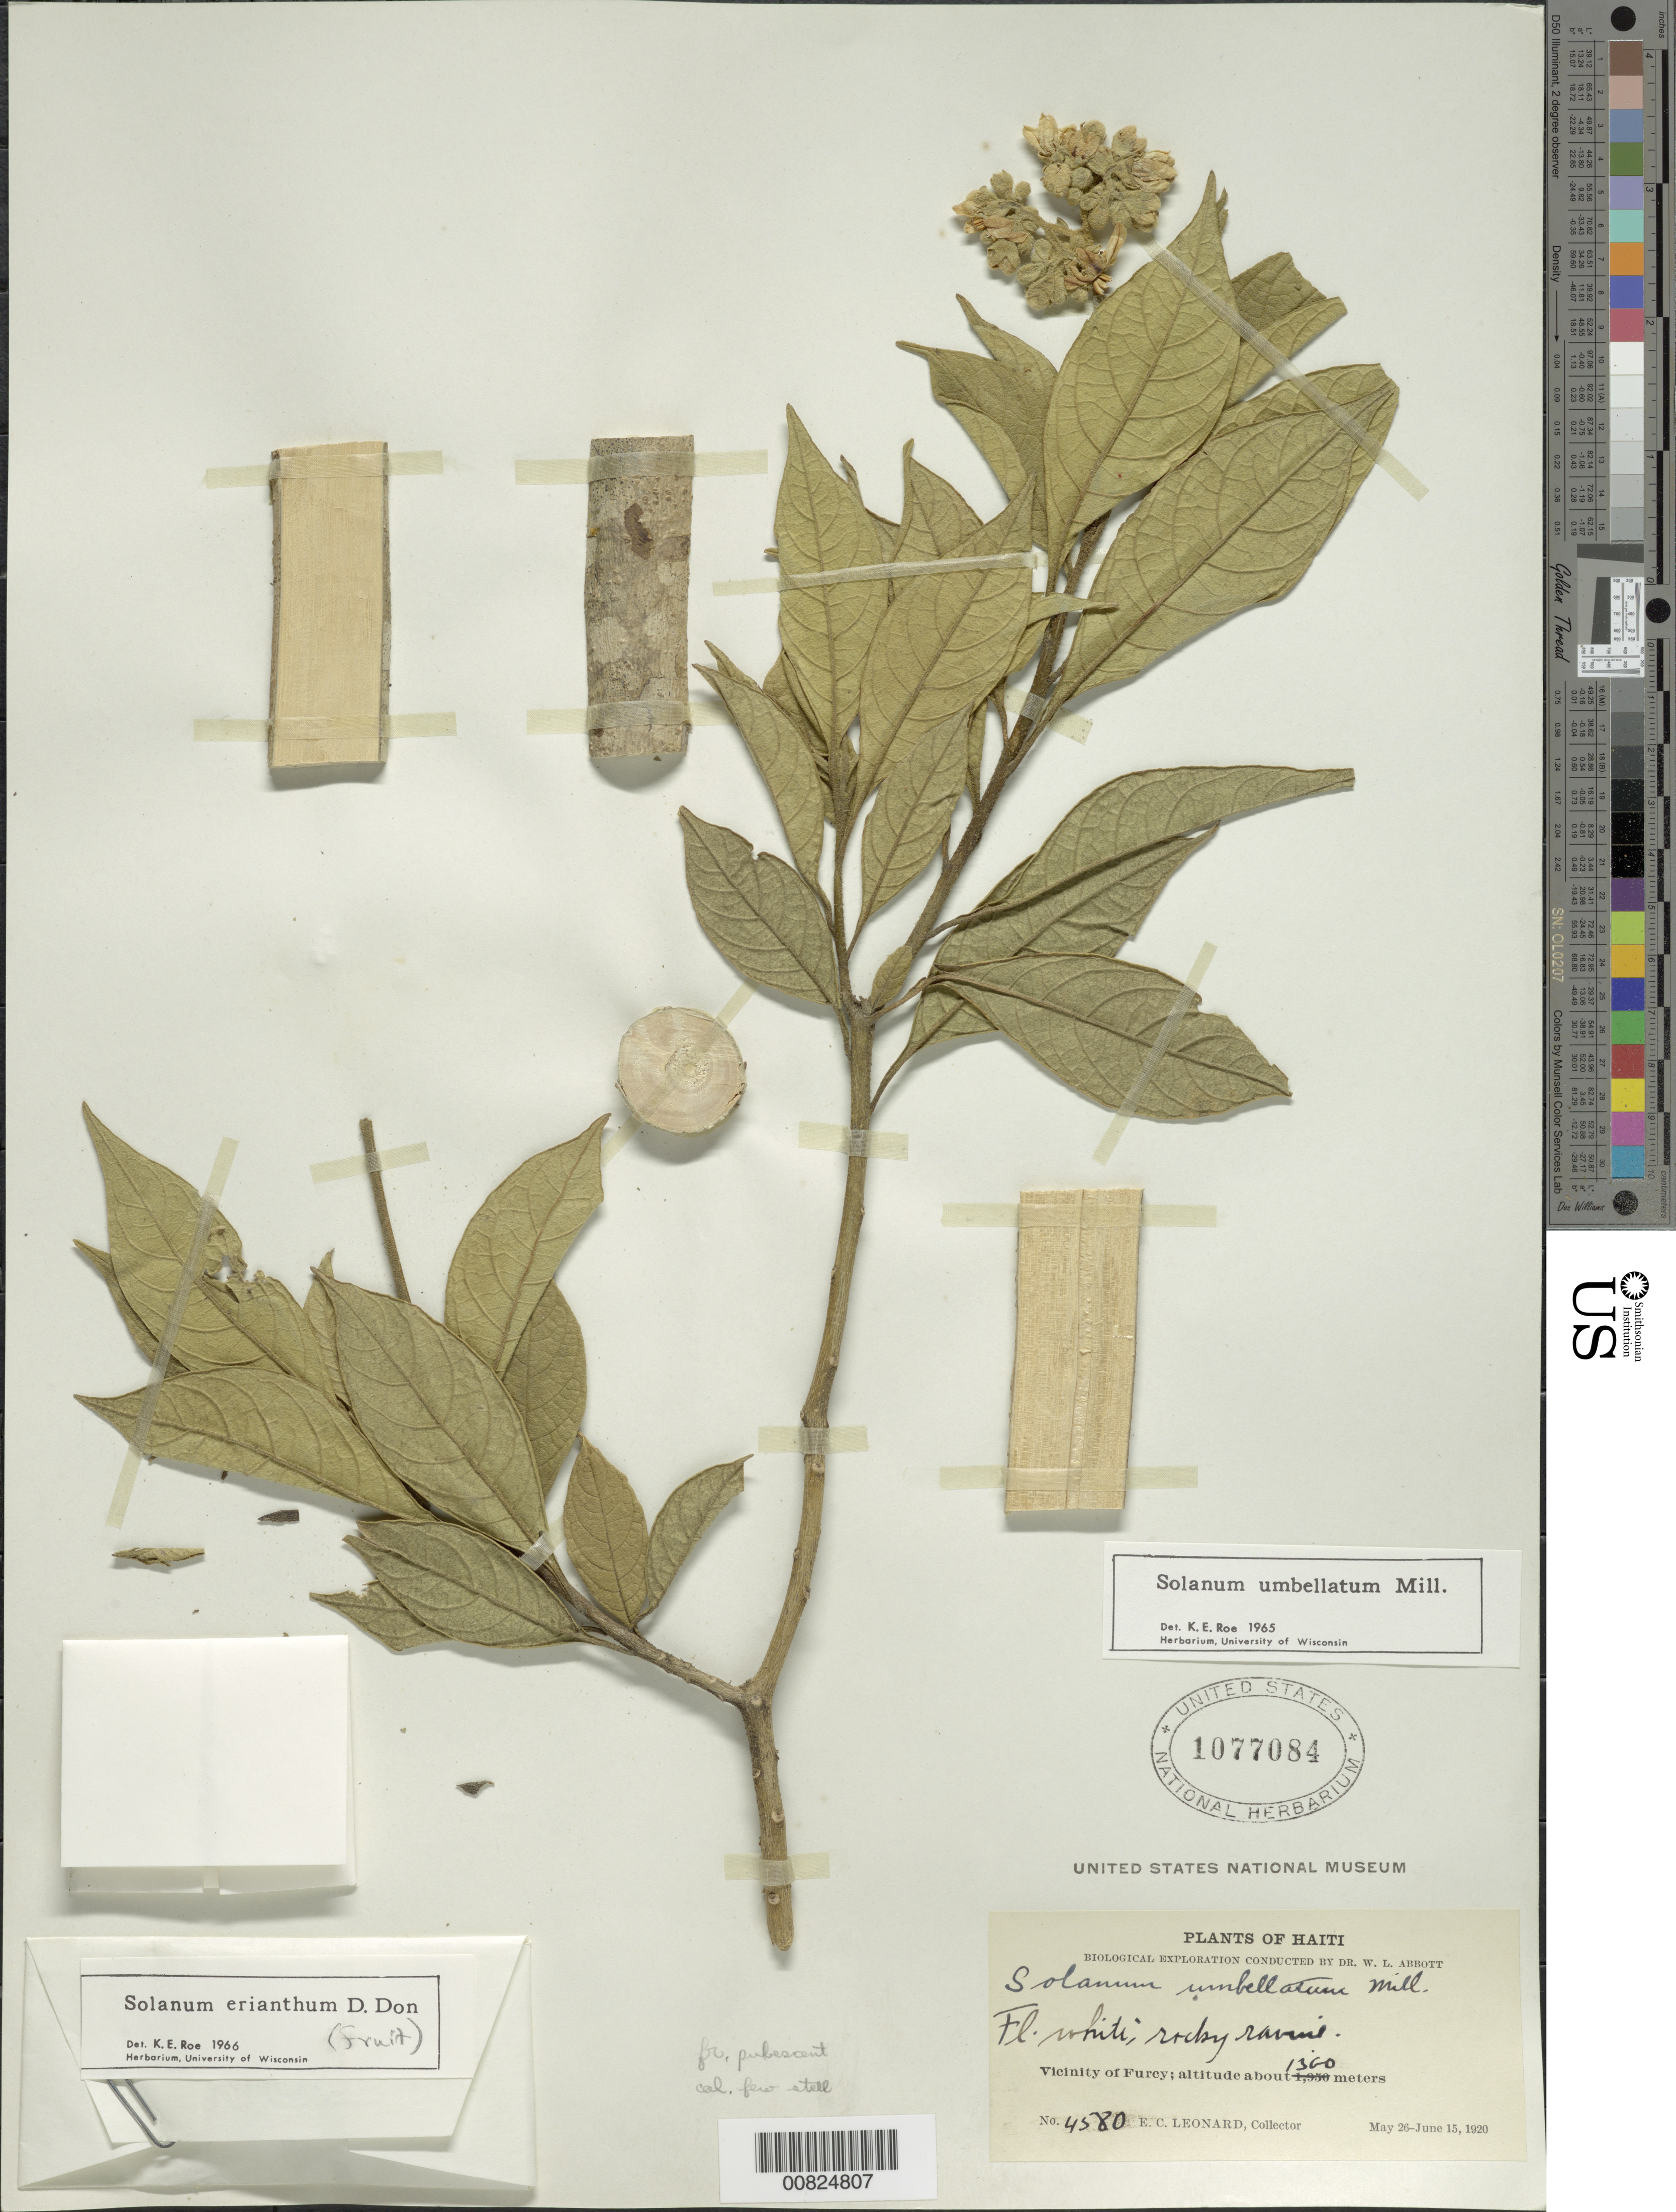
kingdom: Plantae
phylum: Tracheophyta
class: Magnoliopsida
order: Solanales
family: Solanaceae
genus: Solanum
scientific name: Solanum umbellatum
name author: Mill.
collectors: E. C. Leonard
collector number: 4580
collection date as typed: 26 May 1920 to 15 Jun 1920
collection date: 1920-05-26/1920-06-15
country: Haiti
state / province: Ouest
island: Hispaniola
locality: Vicinity of Furcy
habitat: Rocky ravine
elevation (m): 1300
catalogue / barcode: US 1077084